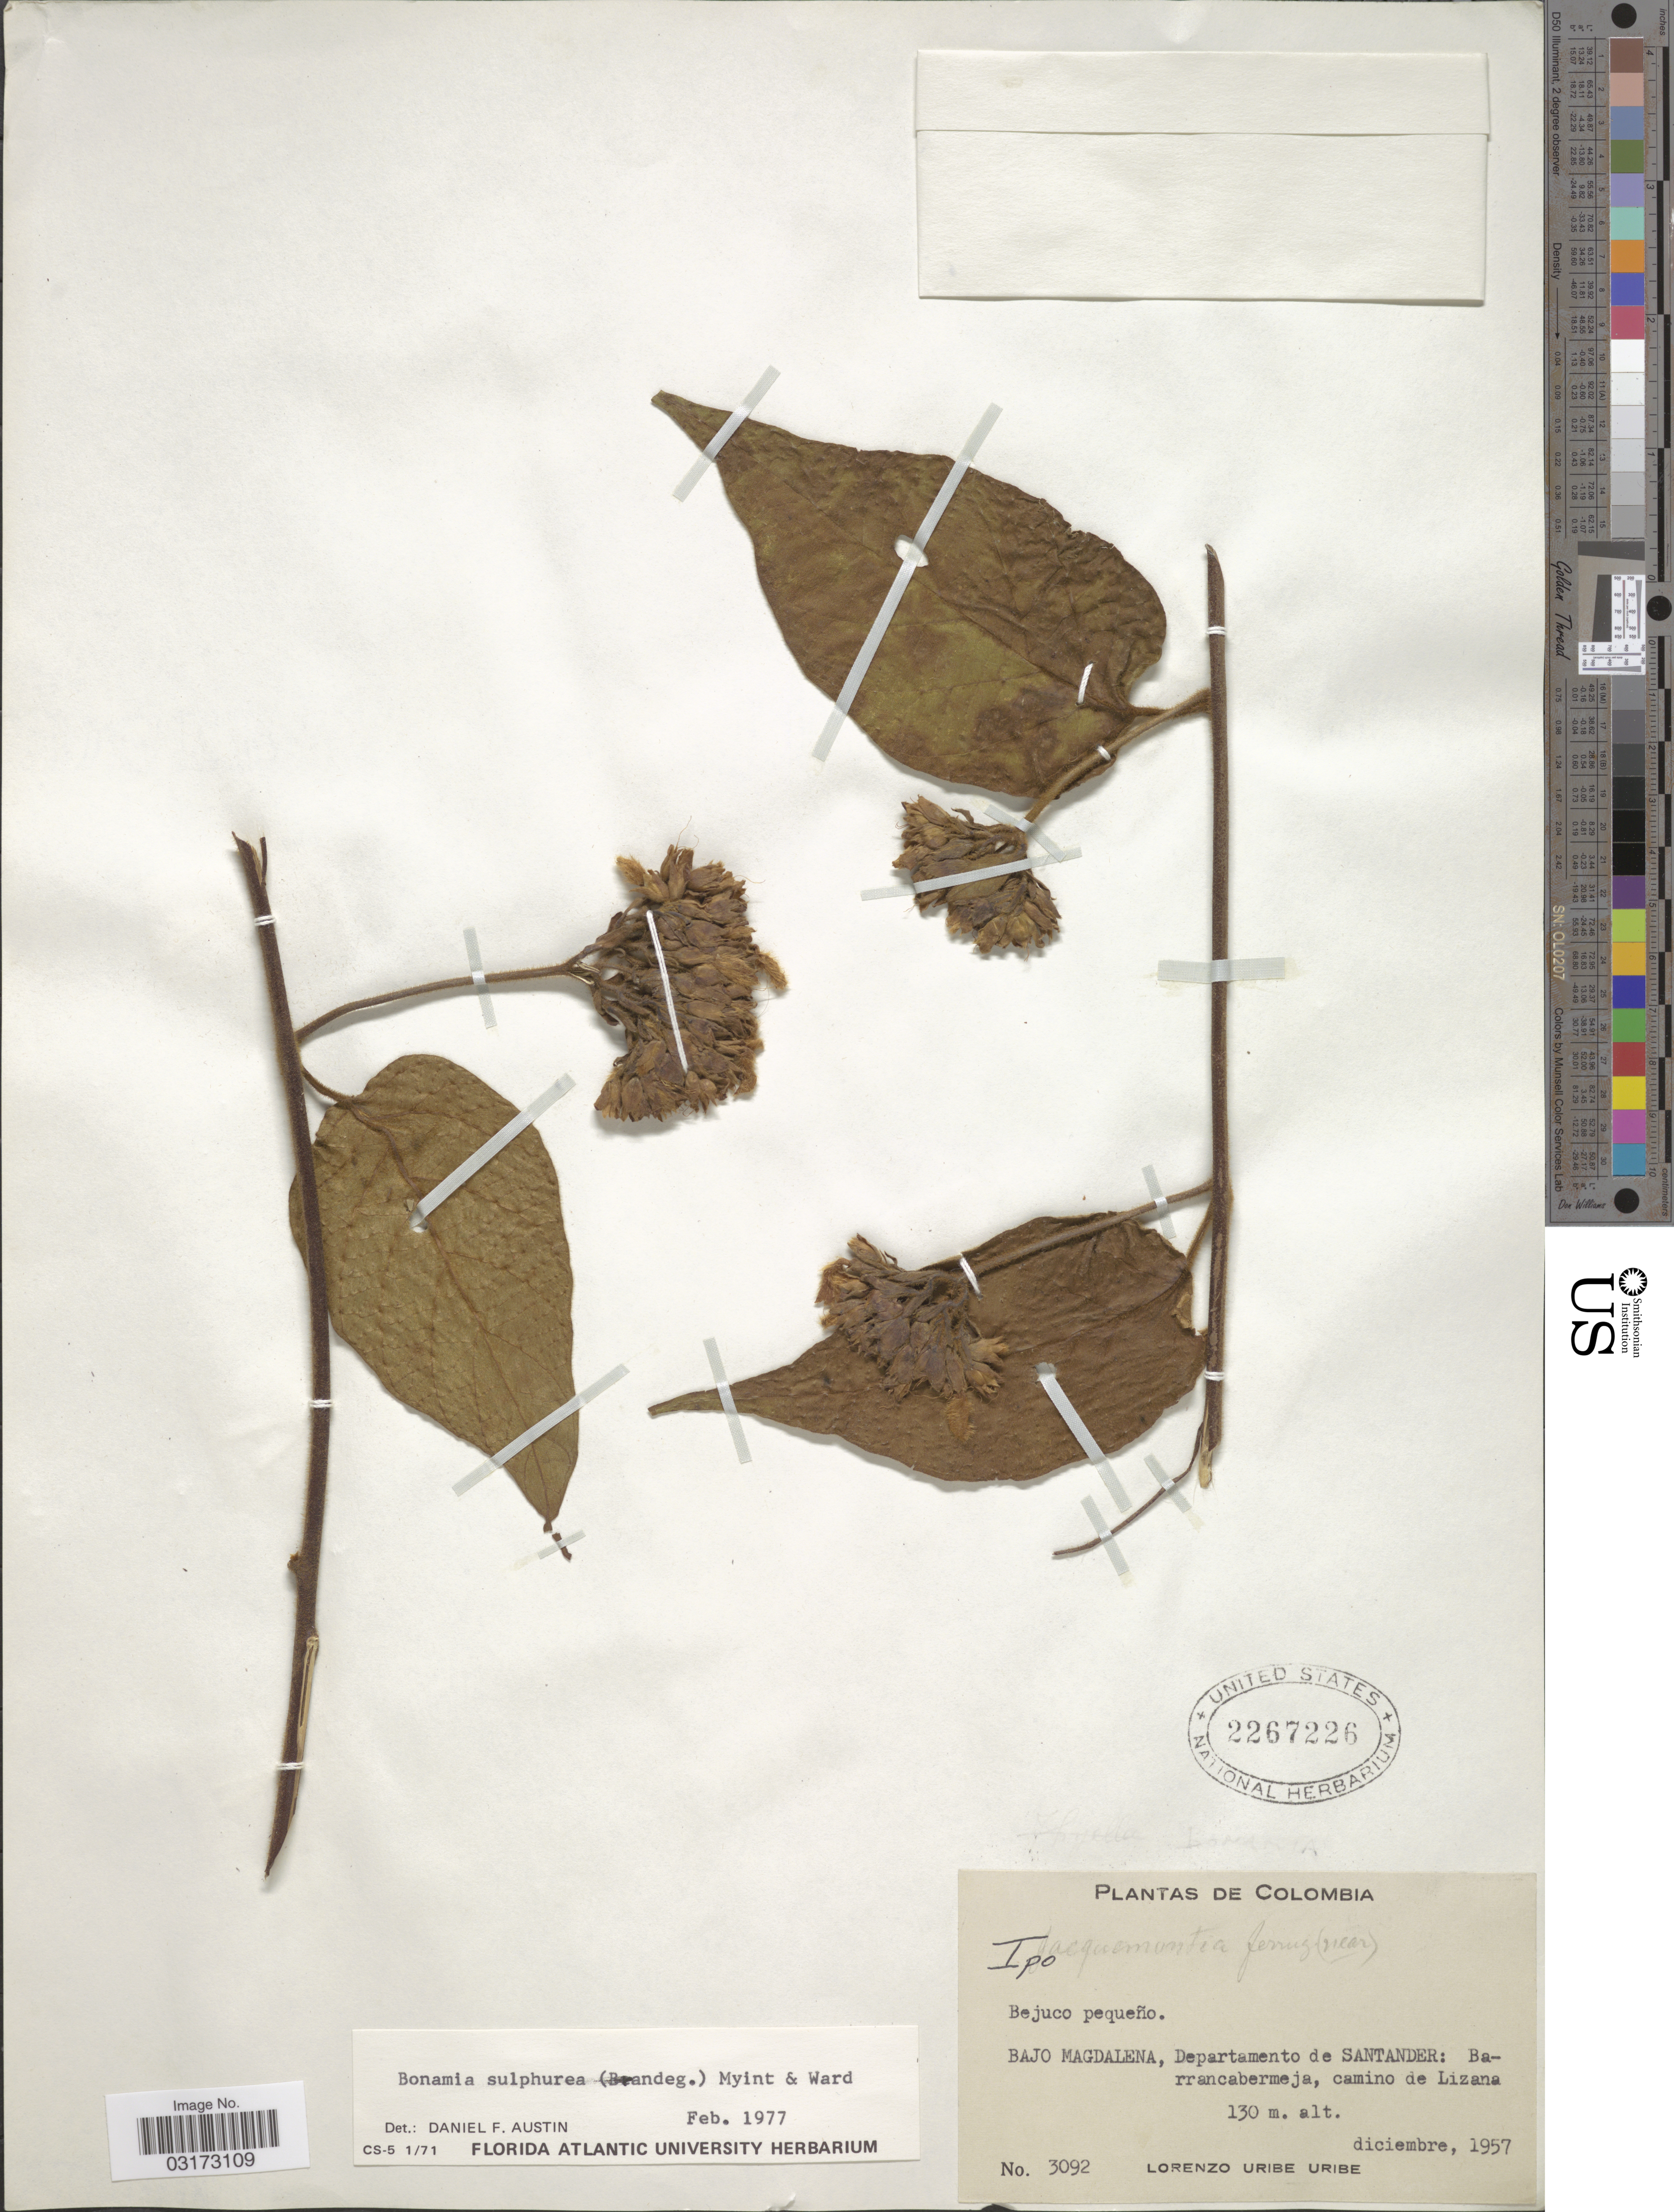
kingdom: Plantae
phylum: Tracheophyta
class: Magnoliopsida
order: Solanales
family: Convolvulaceae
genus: Bonamia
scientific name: Bonamia sulphurea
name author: (Brandegee) Myint & D.B. Ward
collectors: L. Uribe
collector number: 3092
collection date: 1957-12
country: Colombia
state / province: Santander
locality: Bajo Magdalena, Departamento de Santander: Barrancabermeja, camino de Lizana.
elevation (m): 130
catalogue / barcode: US 2267226